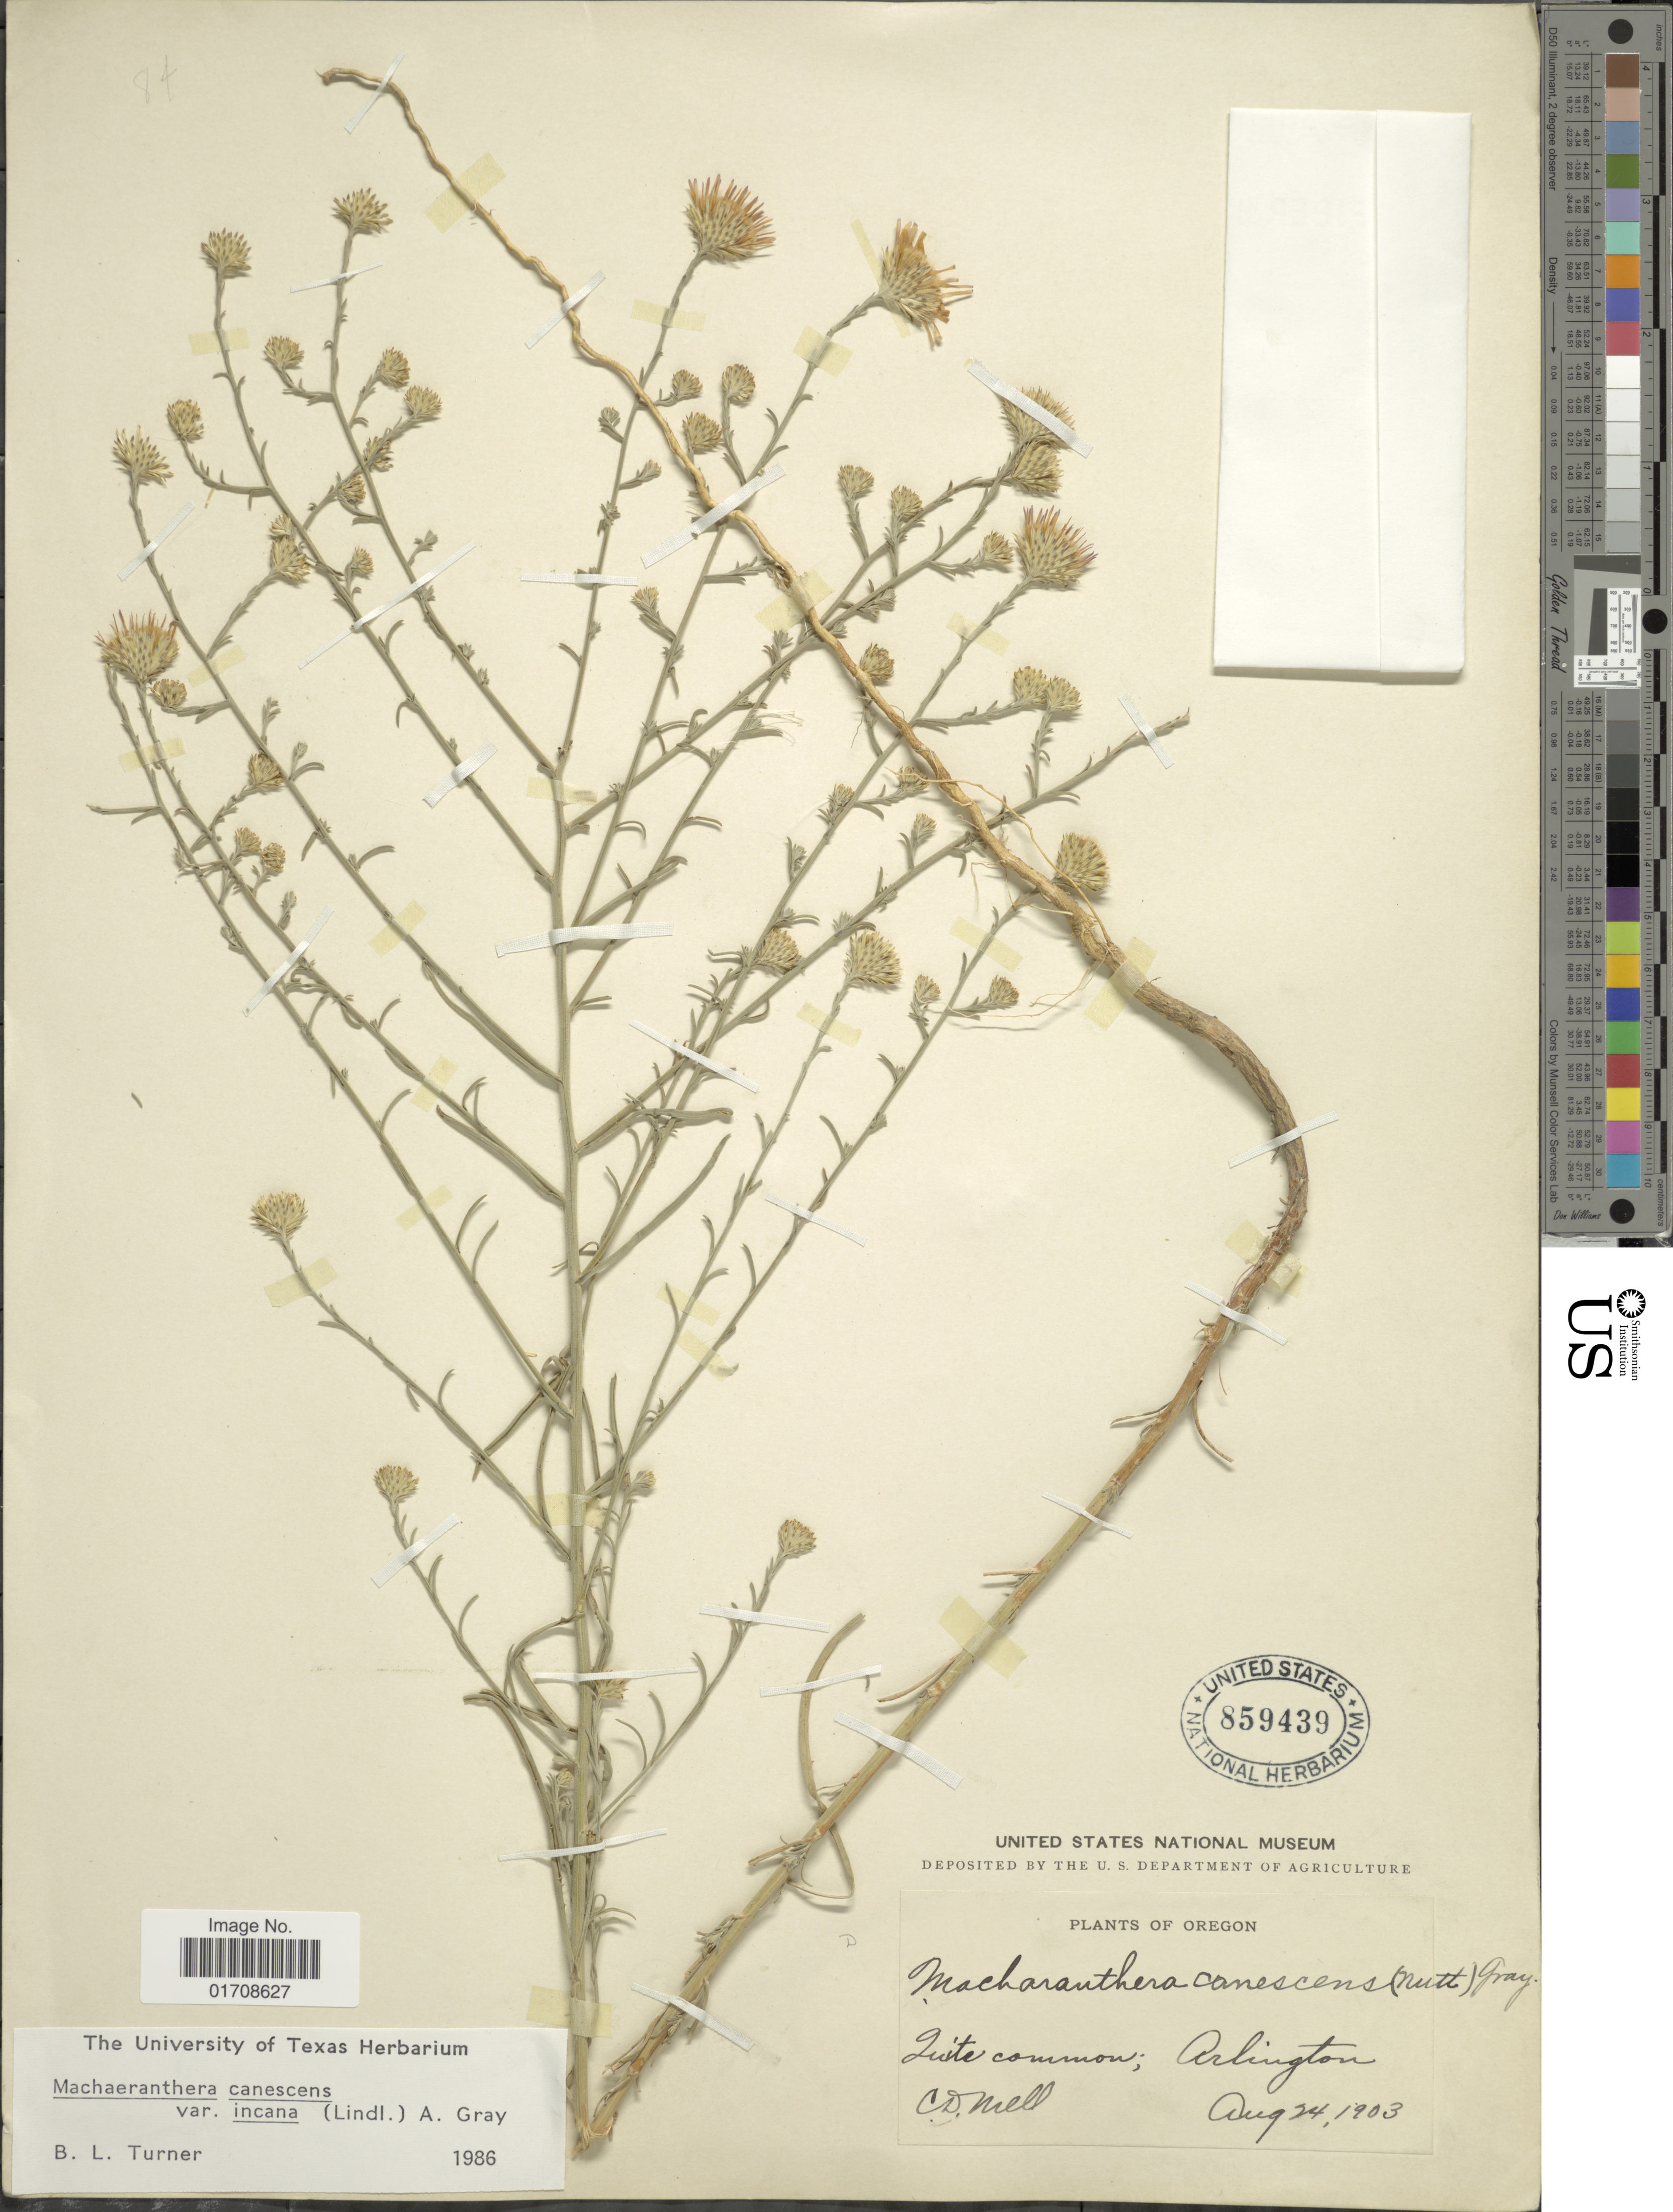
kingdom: Plantae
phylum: Tracheophyta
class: Magnoliopsida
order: Asterales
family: Asteraceae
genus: Machaeranthera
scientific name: Machaeranthera canescens var. incana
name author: (Lindl.) A. Gray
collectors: C. D. Mell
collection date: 1903-08-24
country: United States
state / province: Oregon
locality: Arlington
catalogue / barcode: US 859439